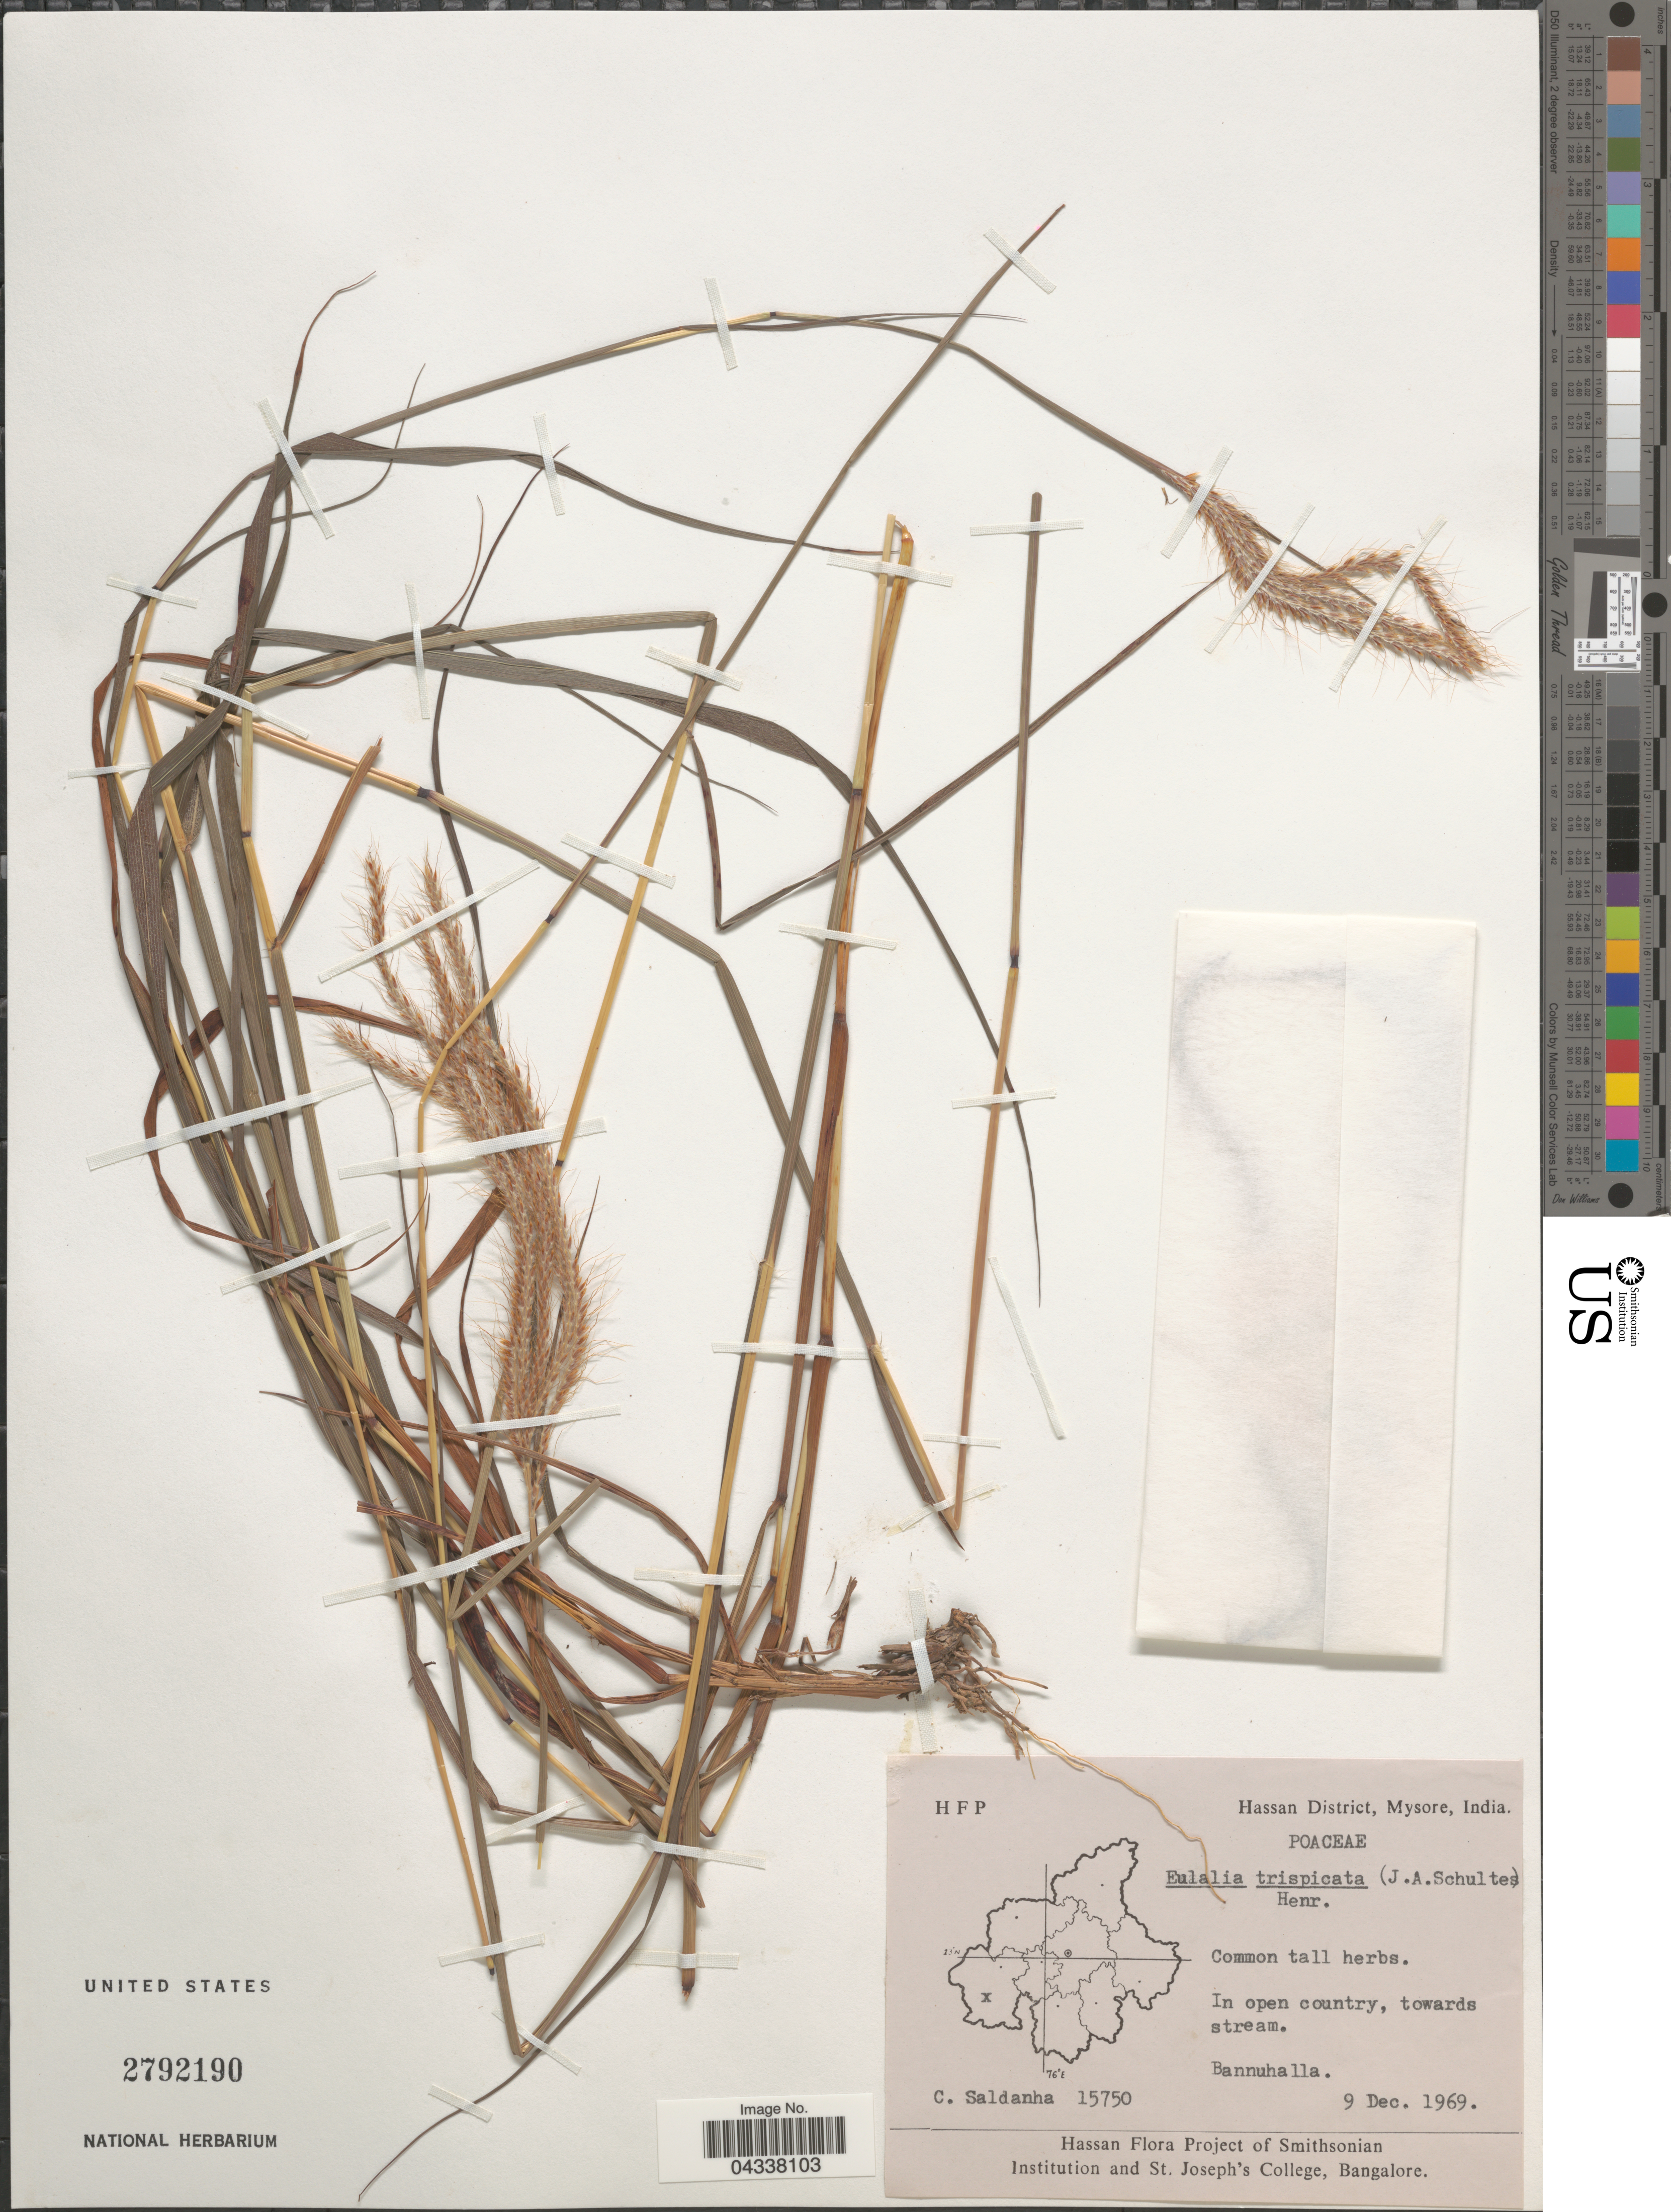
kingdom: Plantae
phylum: Tracheophyta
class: Liliopsida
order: Poales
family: Poaceae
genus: Pseudopogonatherum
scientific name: Pseudopogonatherum trispicatum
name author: (Schult.) Ohwi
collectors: C. Saldanha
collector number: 15750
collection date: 1969-12-09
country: India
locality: Hassan District, Mysore. Bannuhalla.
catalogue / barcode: US 2792190